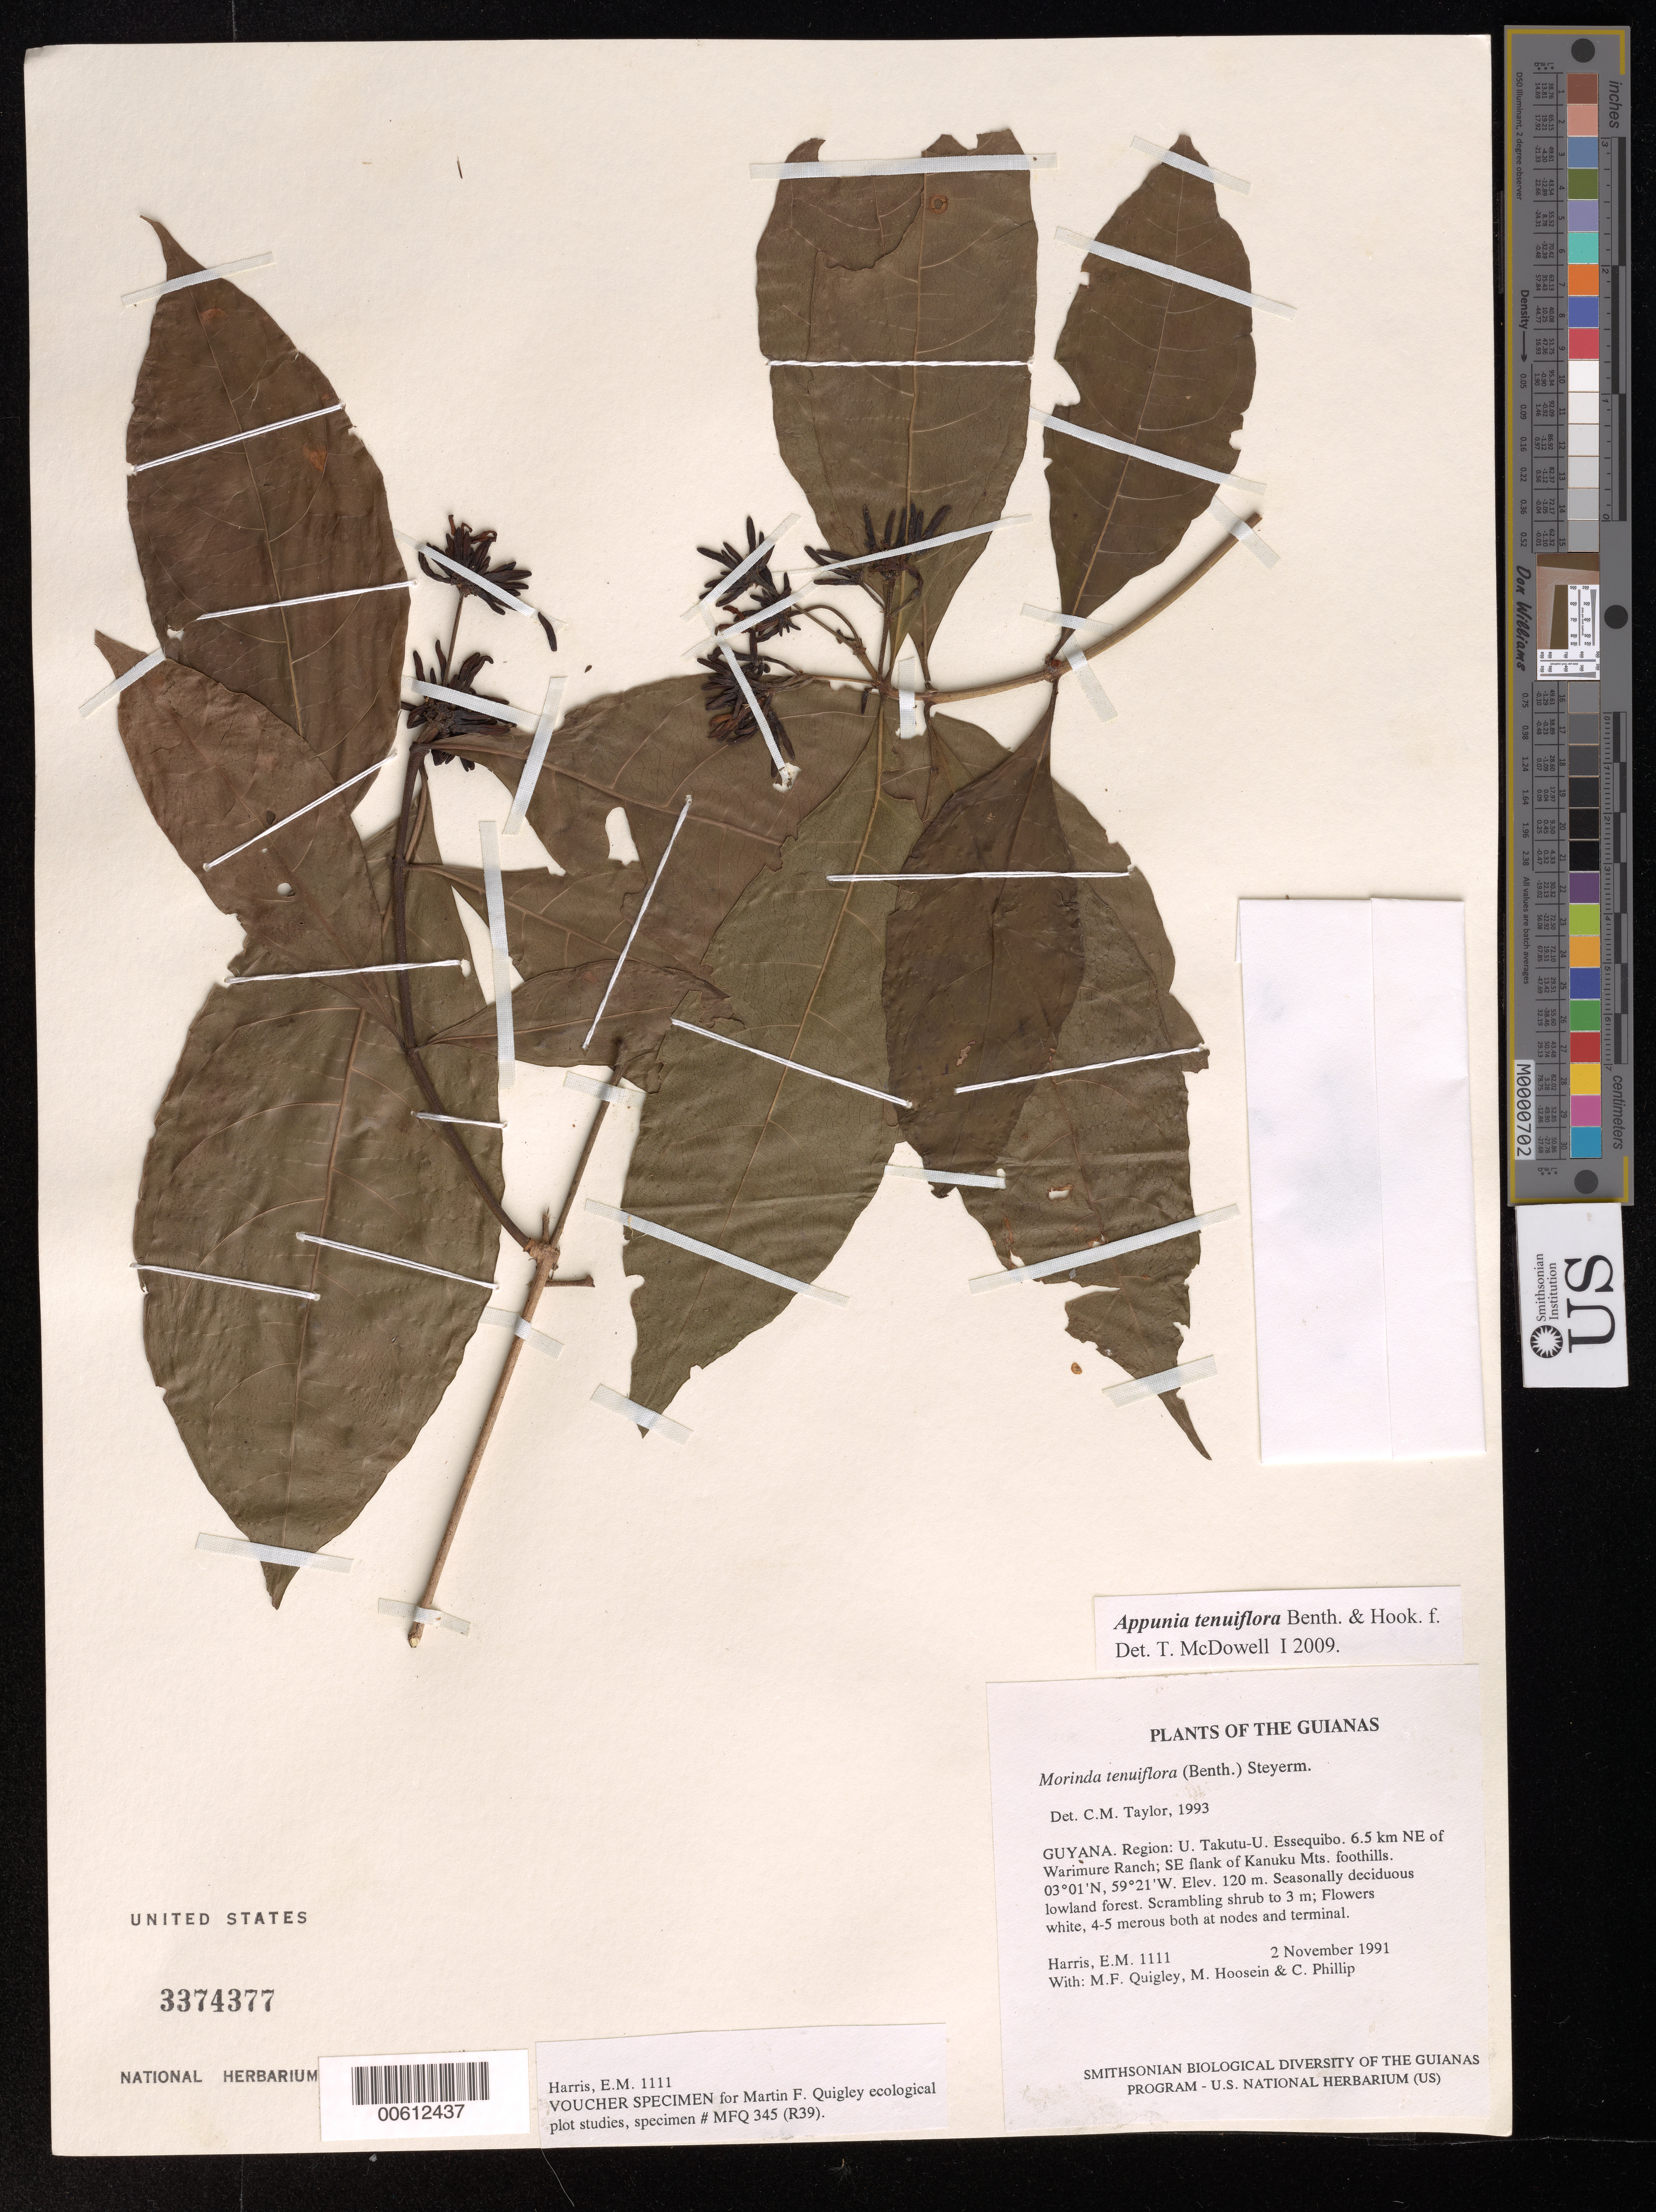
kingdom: Plantae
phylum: Tracheophyta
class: Magnoliopsida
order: Gentianales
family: Rubiaceae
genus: Appunia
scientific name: Appunia tenuiflora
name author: (Benth.) Hook. f. ex B.D. Jacks.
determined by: McDowell, T.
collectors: E. M. Harris, M. Quigley, M. Hossein & C. Phillip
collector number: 1111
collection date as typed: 2 November 1991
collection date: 1991-11-02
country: Guyana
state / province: U. Takutu-U. Essequibo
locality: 6.5 km NE of Warimure Ranch; SE flank of Kanuku Mts. foothills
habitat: Seasonally deciduous lowland forest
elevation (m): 120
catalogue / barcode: US 3374377